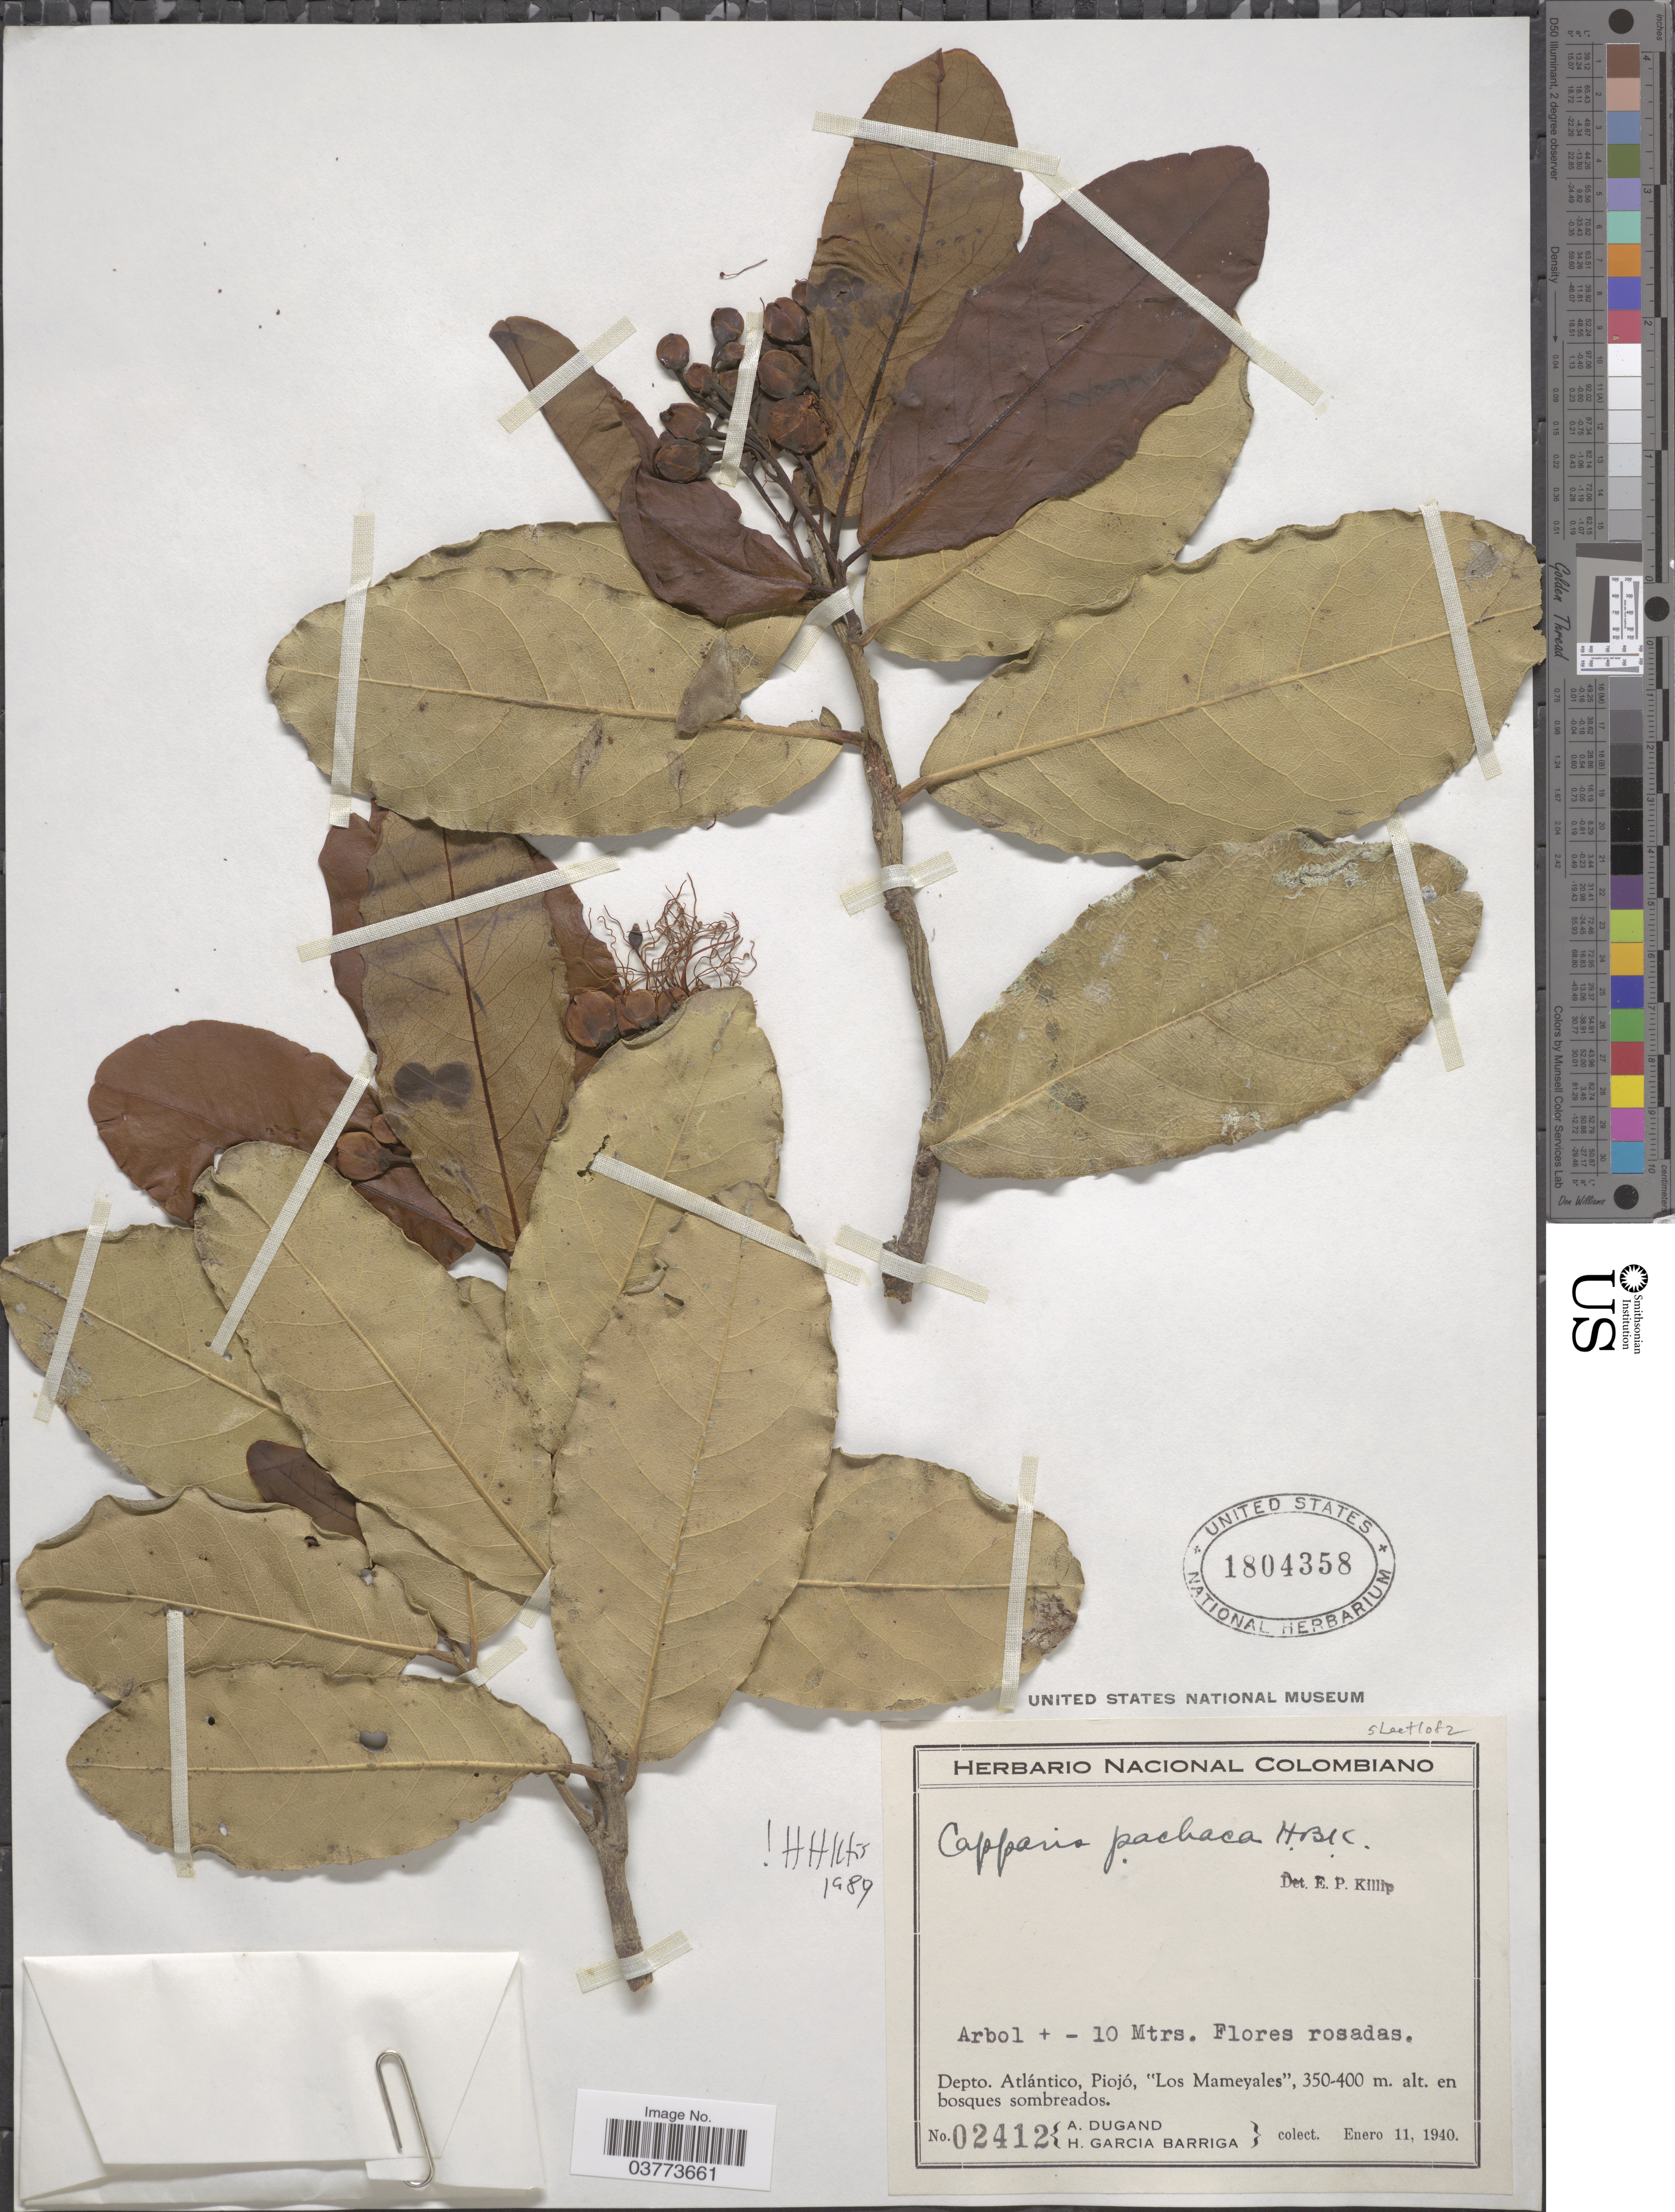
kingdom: Plantae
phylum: Tracheophyta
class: Magnoliopsida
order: Brassicales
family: Capparaceae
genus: Neocapparis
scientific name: Neocapparis pachaca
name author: (Kunth) Cornejo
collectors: A. Dugand & H. García Barriga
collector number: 02412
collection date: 1940-01-11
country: Colombia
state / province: Atlántico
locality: Depto. Atlántico, Piojó, "Los Mameyales".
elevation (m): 350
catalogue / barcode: US 1804358